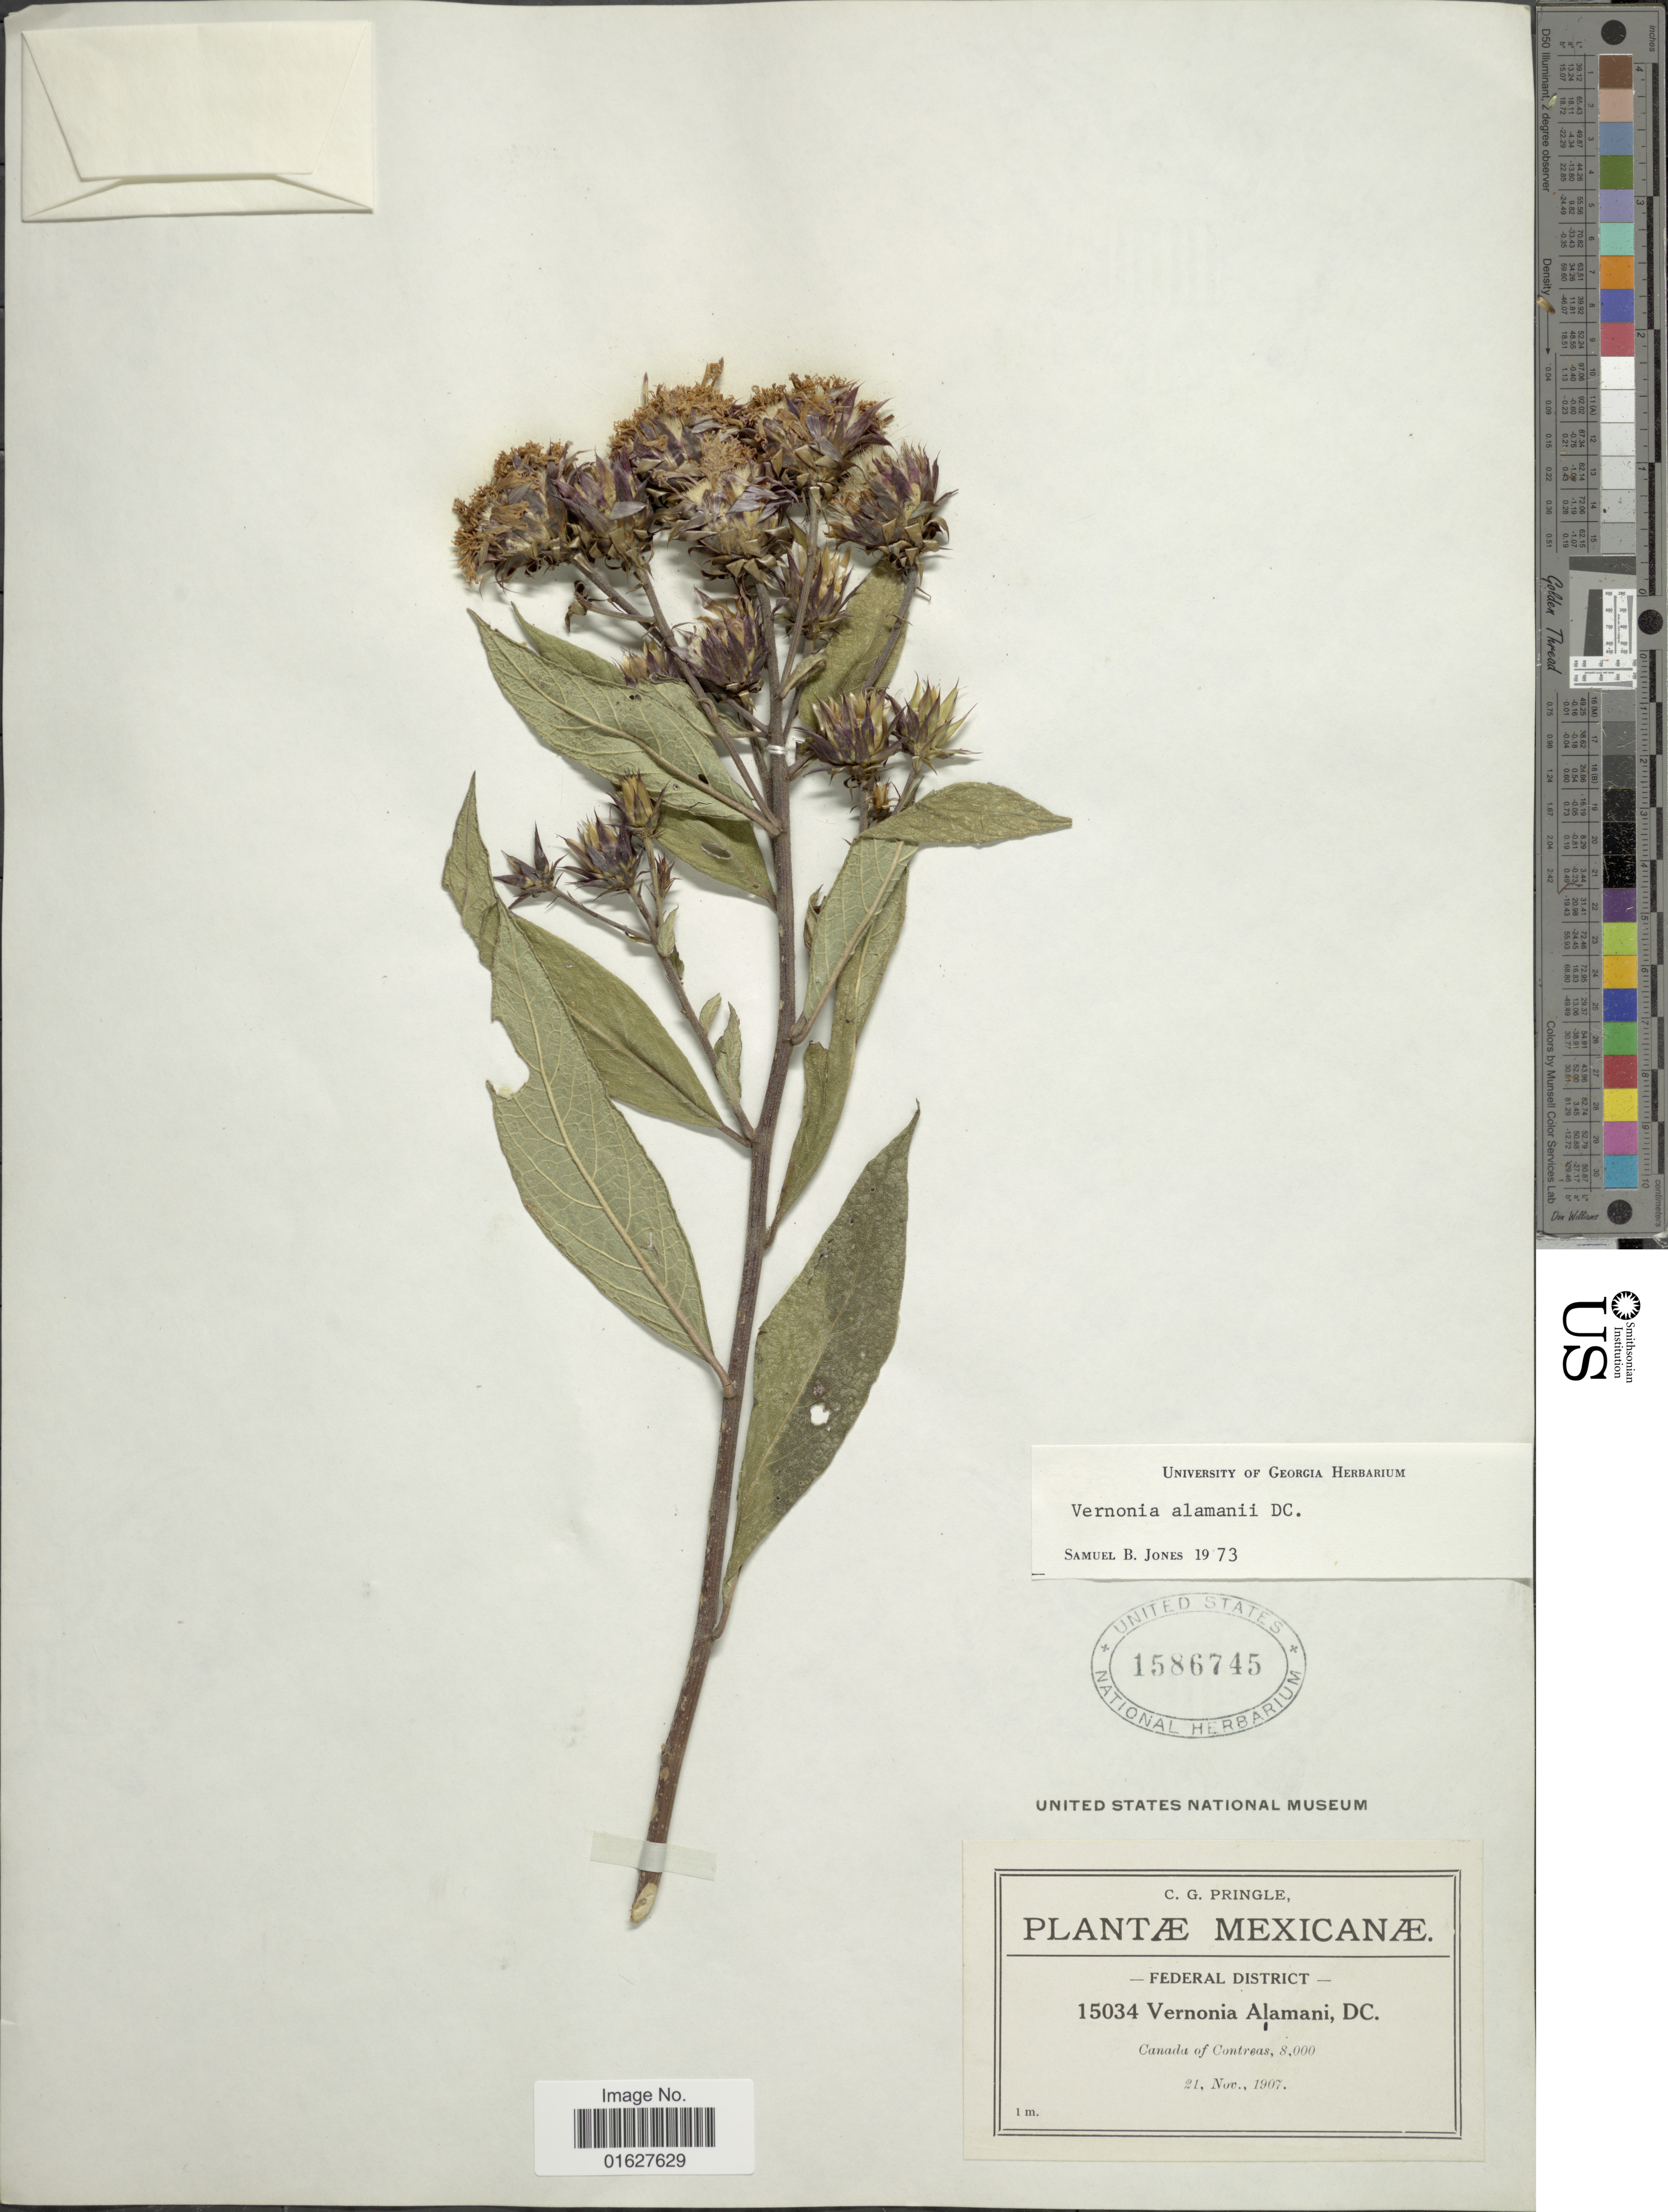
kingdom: Plantae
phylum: Tracheophyta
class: Magnoliopsida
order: Asterales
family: Asteraceae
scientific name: Vickianthus alamanii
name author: (DC.) H. Rob.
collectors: C. G. Pringle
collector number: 15034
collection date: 1907-11-21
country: Mexico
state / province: Distrito Federal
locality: Mexicanae. Federal District. Canada of Contreas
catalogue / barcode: US 1586745